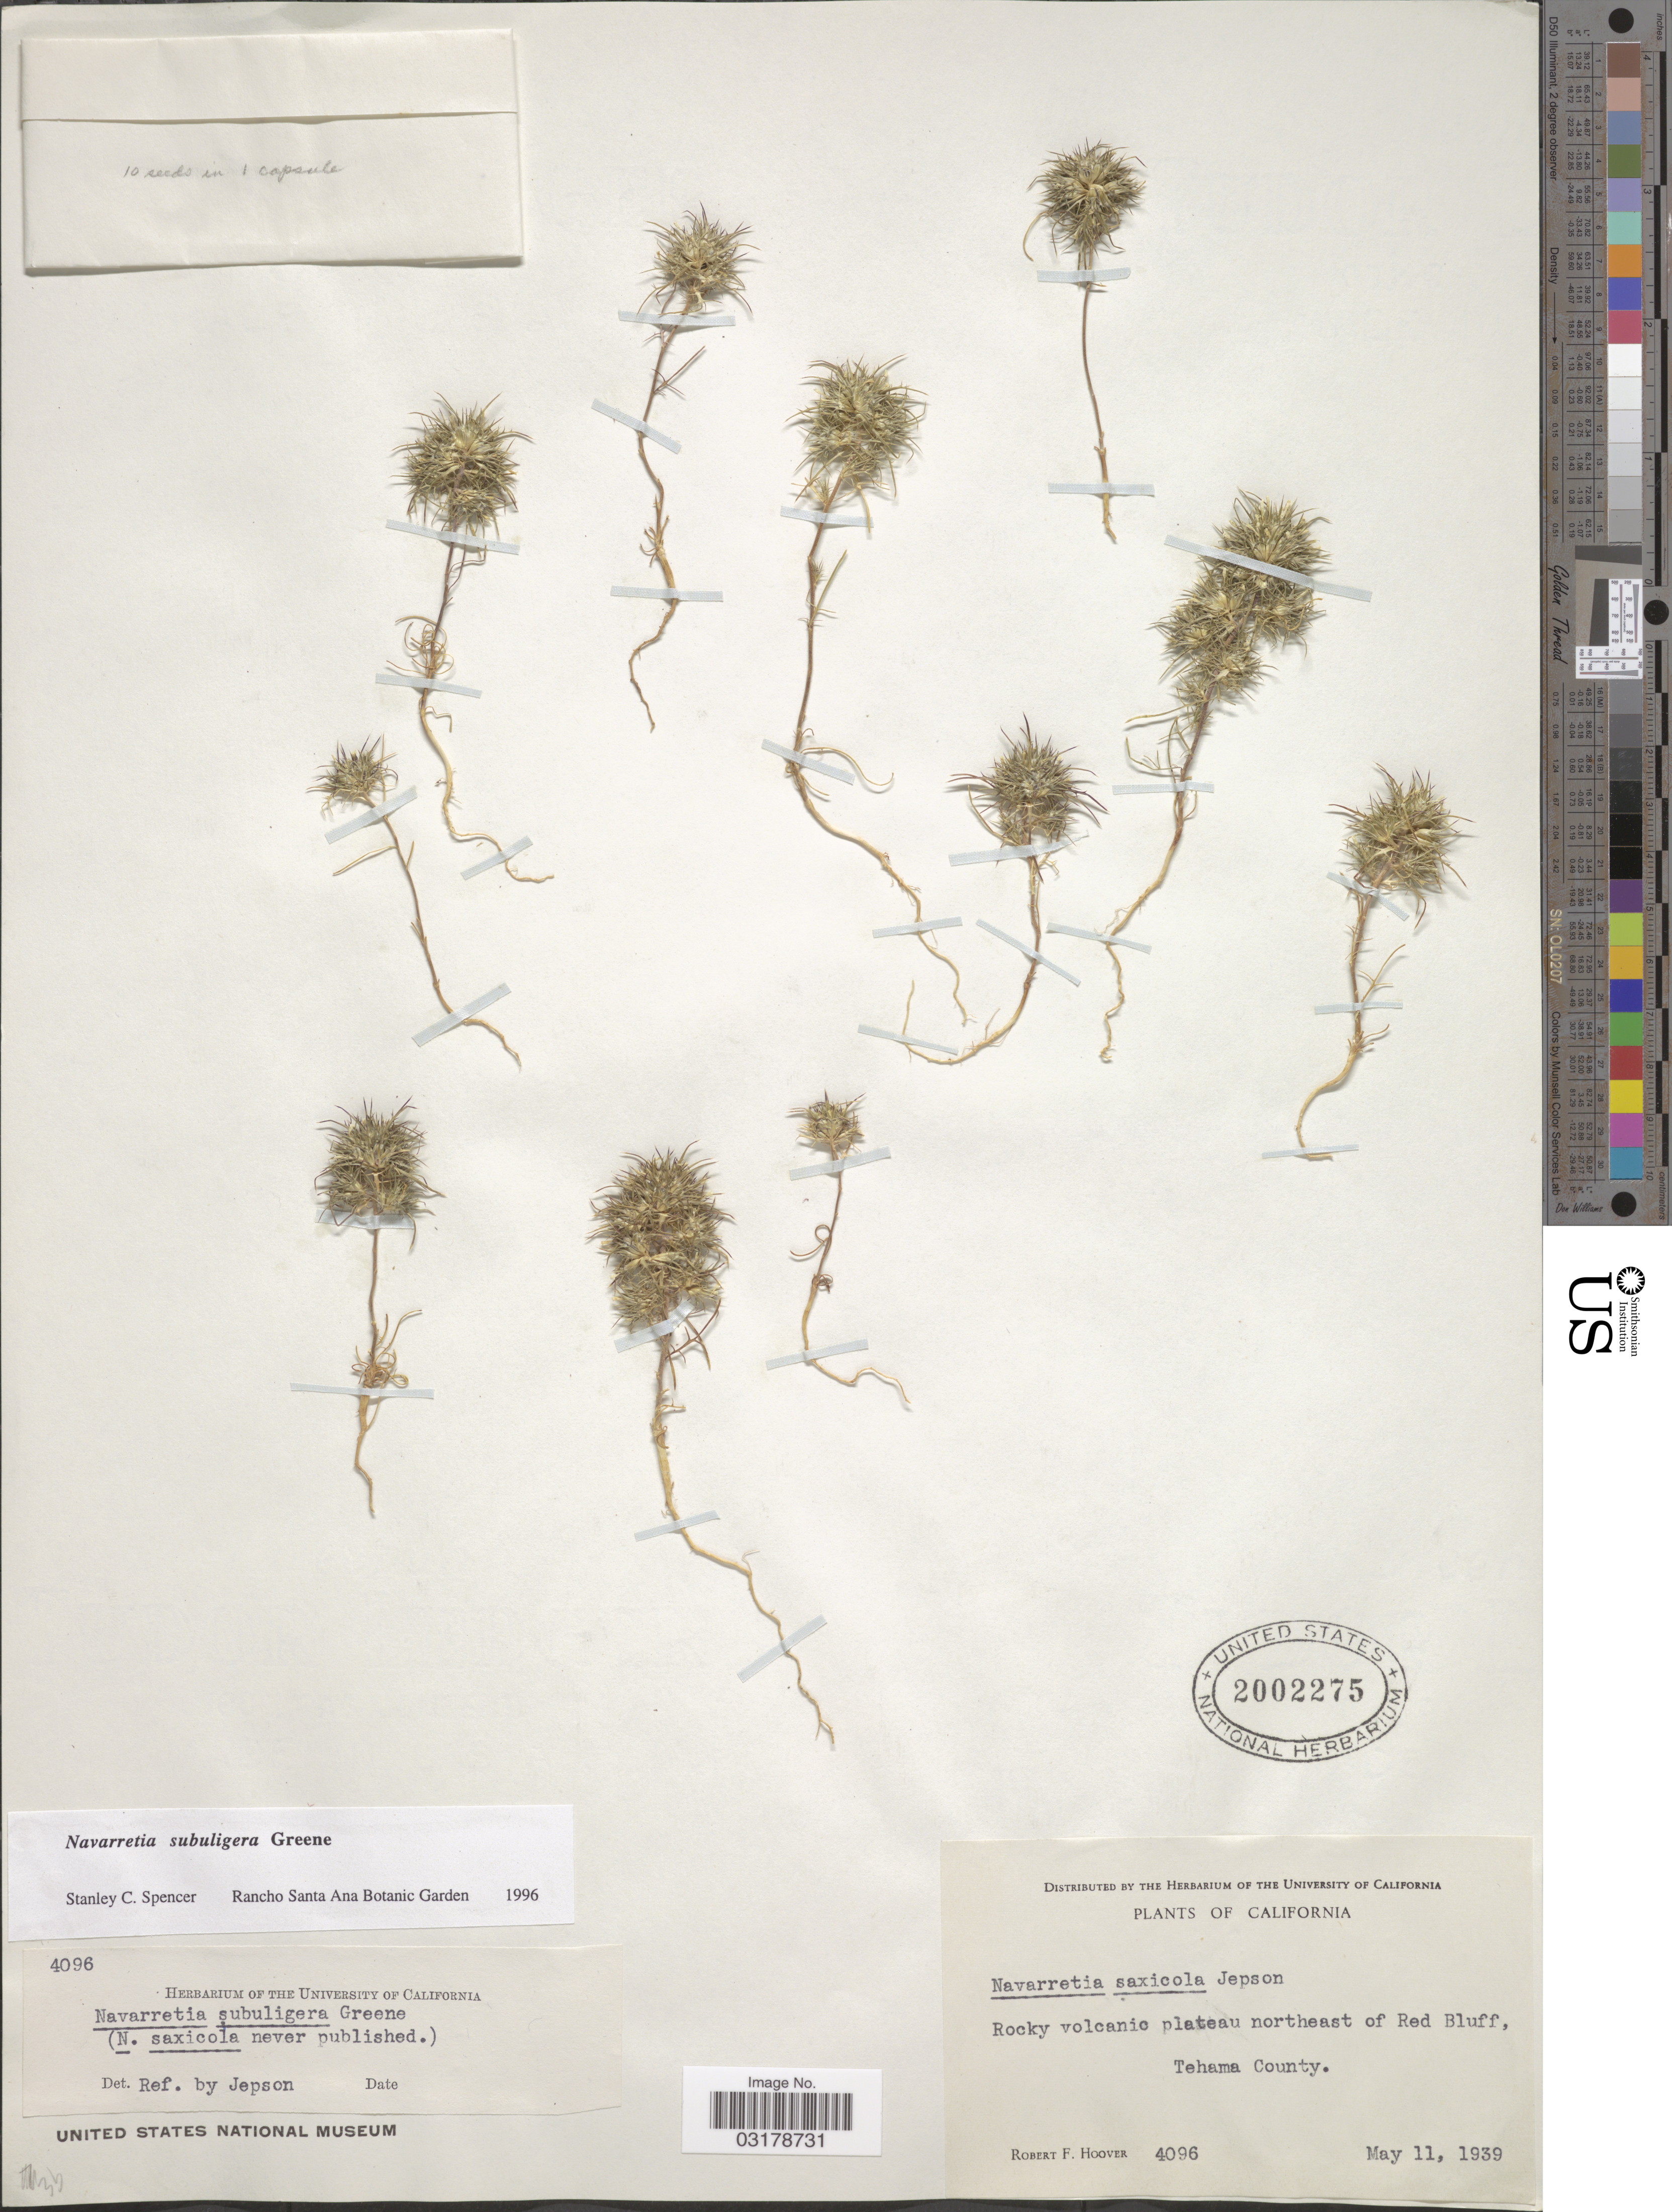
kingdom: Plantae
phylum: Tracheophyta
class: Magnoliopsida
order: Ericales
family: Polemoniaceae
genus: Navarretia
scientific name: Navarretia subuligera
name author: S.W. Greene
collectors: R. F. Hoover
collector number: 4096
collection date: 1939-05-11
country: United States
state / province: California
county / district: Tehama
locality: Rocky volcanic plateau northeast of Red Bluff, Tehama County.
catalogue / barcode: US 2002275